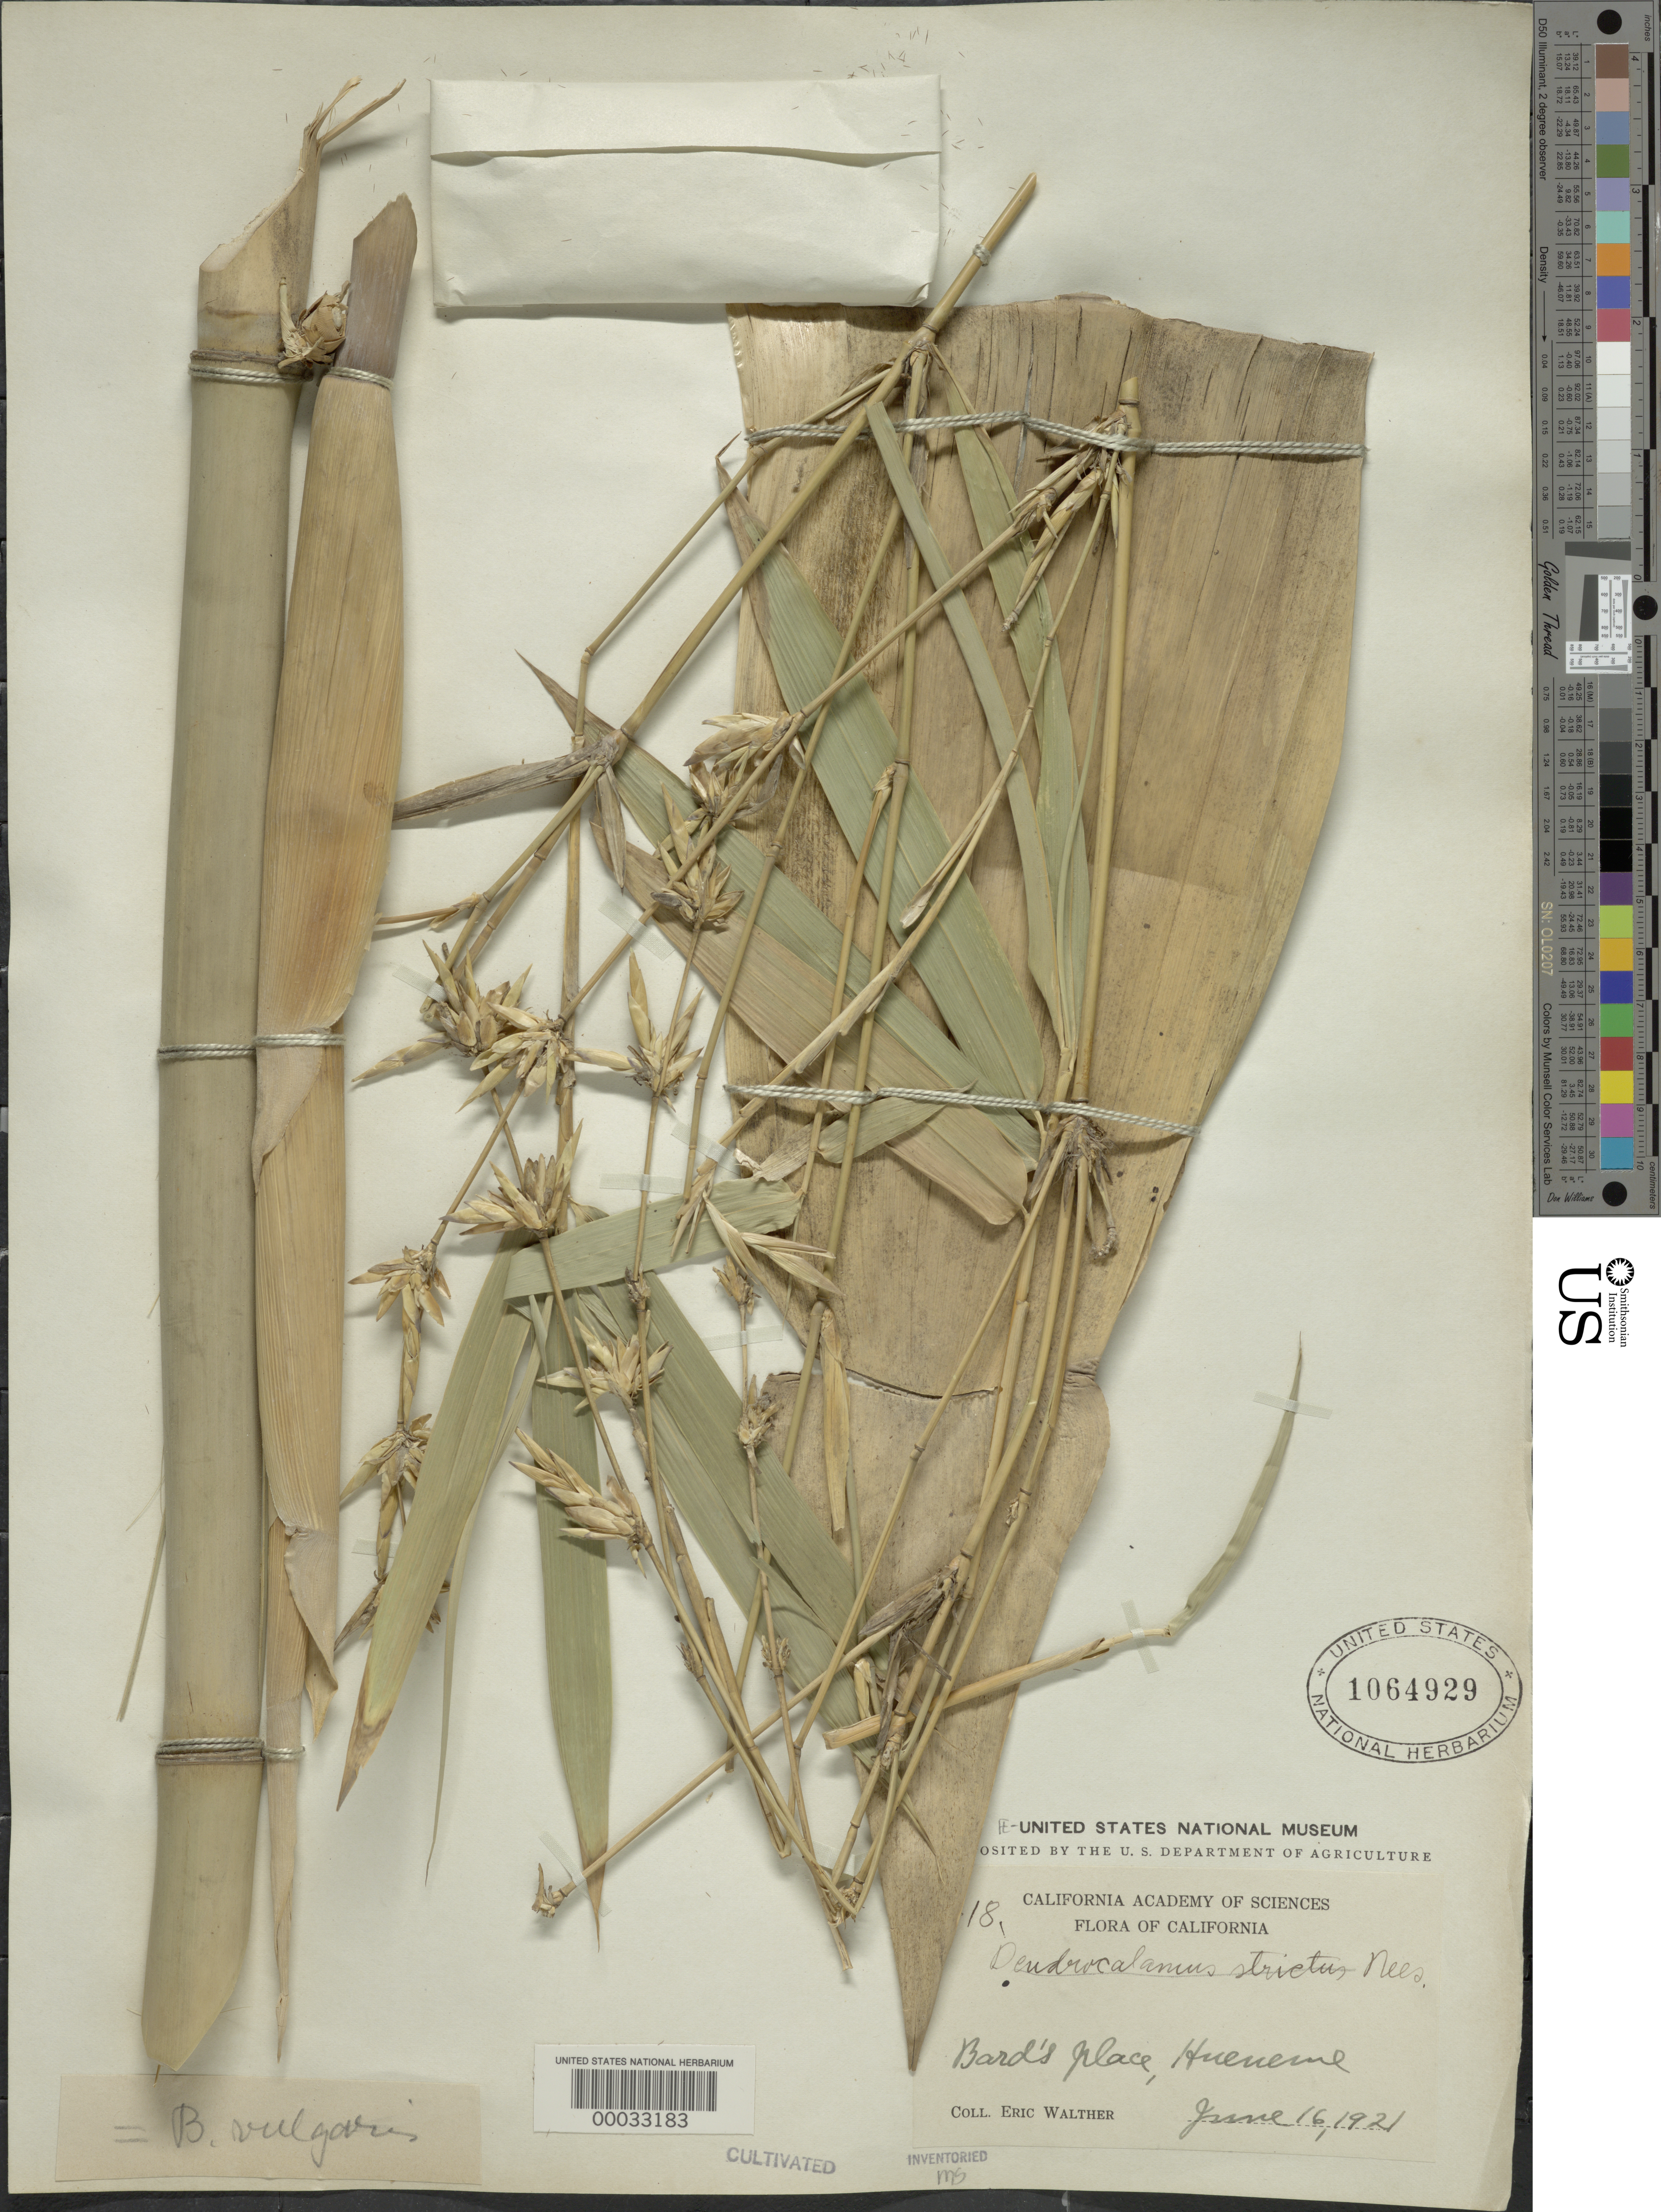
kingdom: Plantae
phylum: Tracheophyta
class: Liliopsida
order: Poales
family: Poaceae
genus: Bambusa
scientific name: Bambusa vulgaris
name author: Schrad. ex J.C. Wendl.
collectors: E. Walther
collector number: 18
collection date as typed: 16 Jun 1921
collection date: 1921-06-16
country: United States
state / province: California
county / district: Ventura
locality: Port hueneme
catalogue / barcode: US 1064929